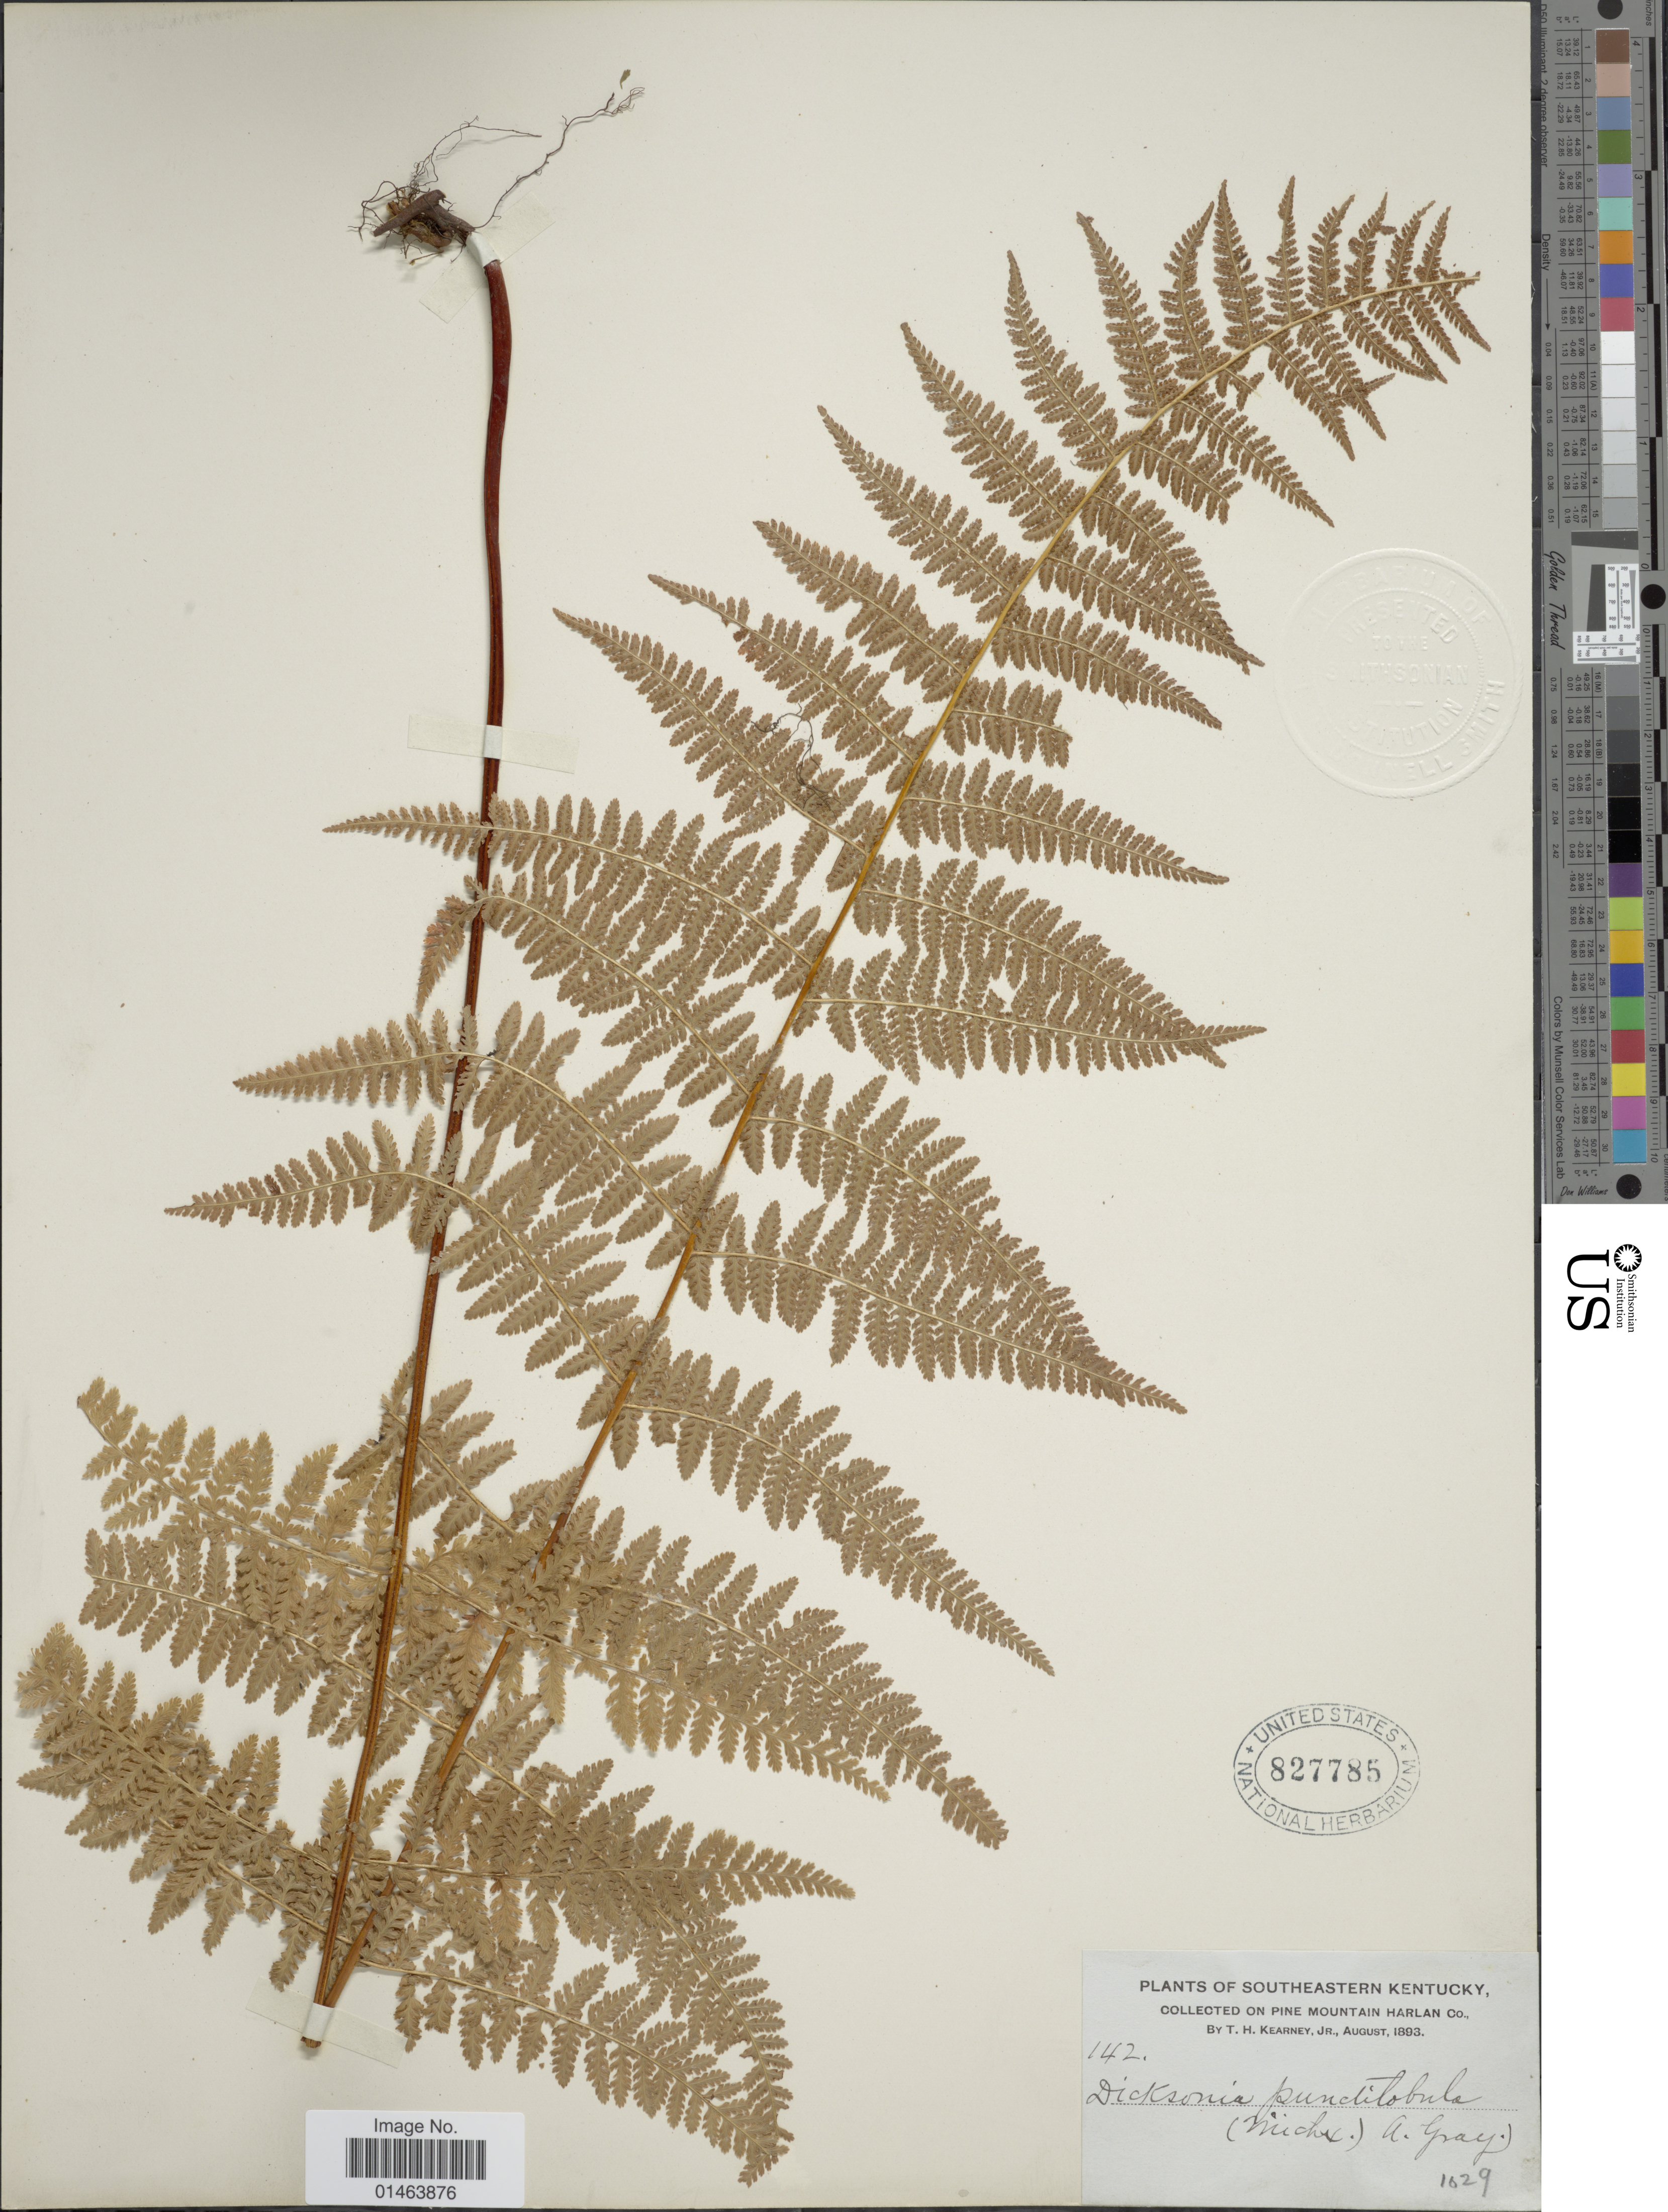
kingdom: Plantae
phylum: Tracheophyta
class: Polypodiopsida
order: Polypodiales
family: Dennstaedtiaceae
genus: Dennstaedtia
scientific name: Dennstaedtia punctilobula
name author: (Michx.) T. Moore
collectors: T. H. Kearney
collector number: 142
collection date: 1893-08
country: United States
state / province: Kentucky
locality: Southeastern Kentucky, Pine Mountain Harlan Co.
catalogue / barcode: US 827785